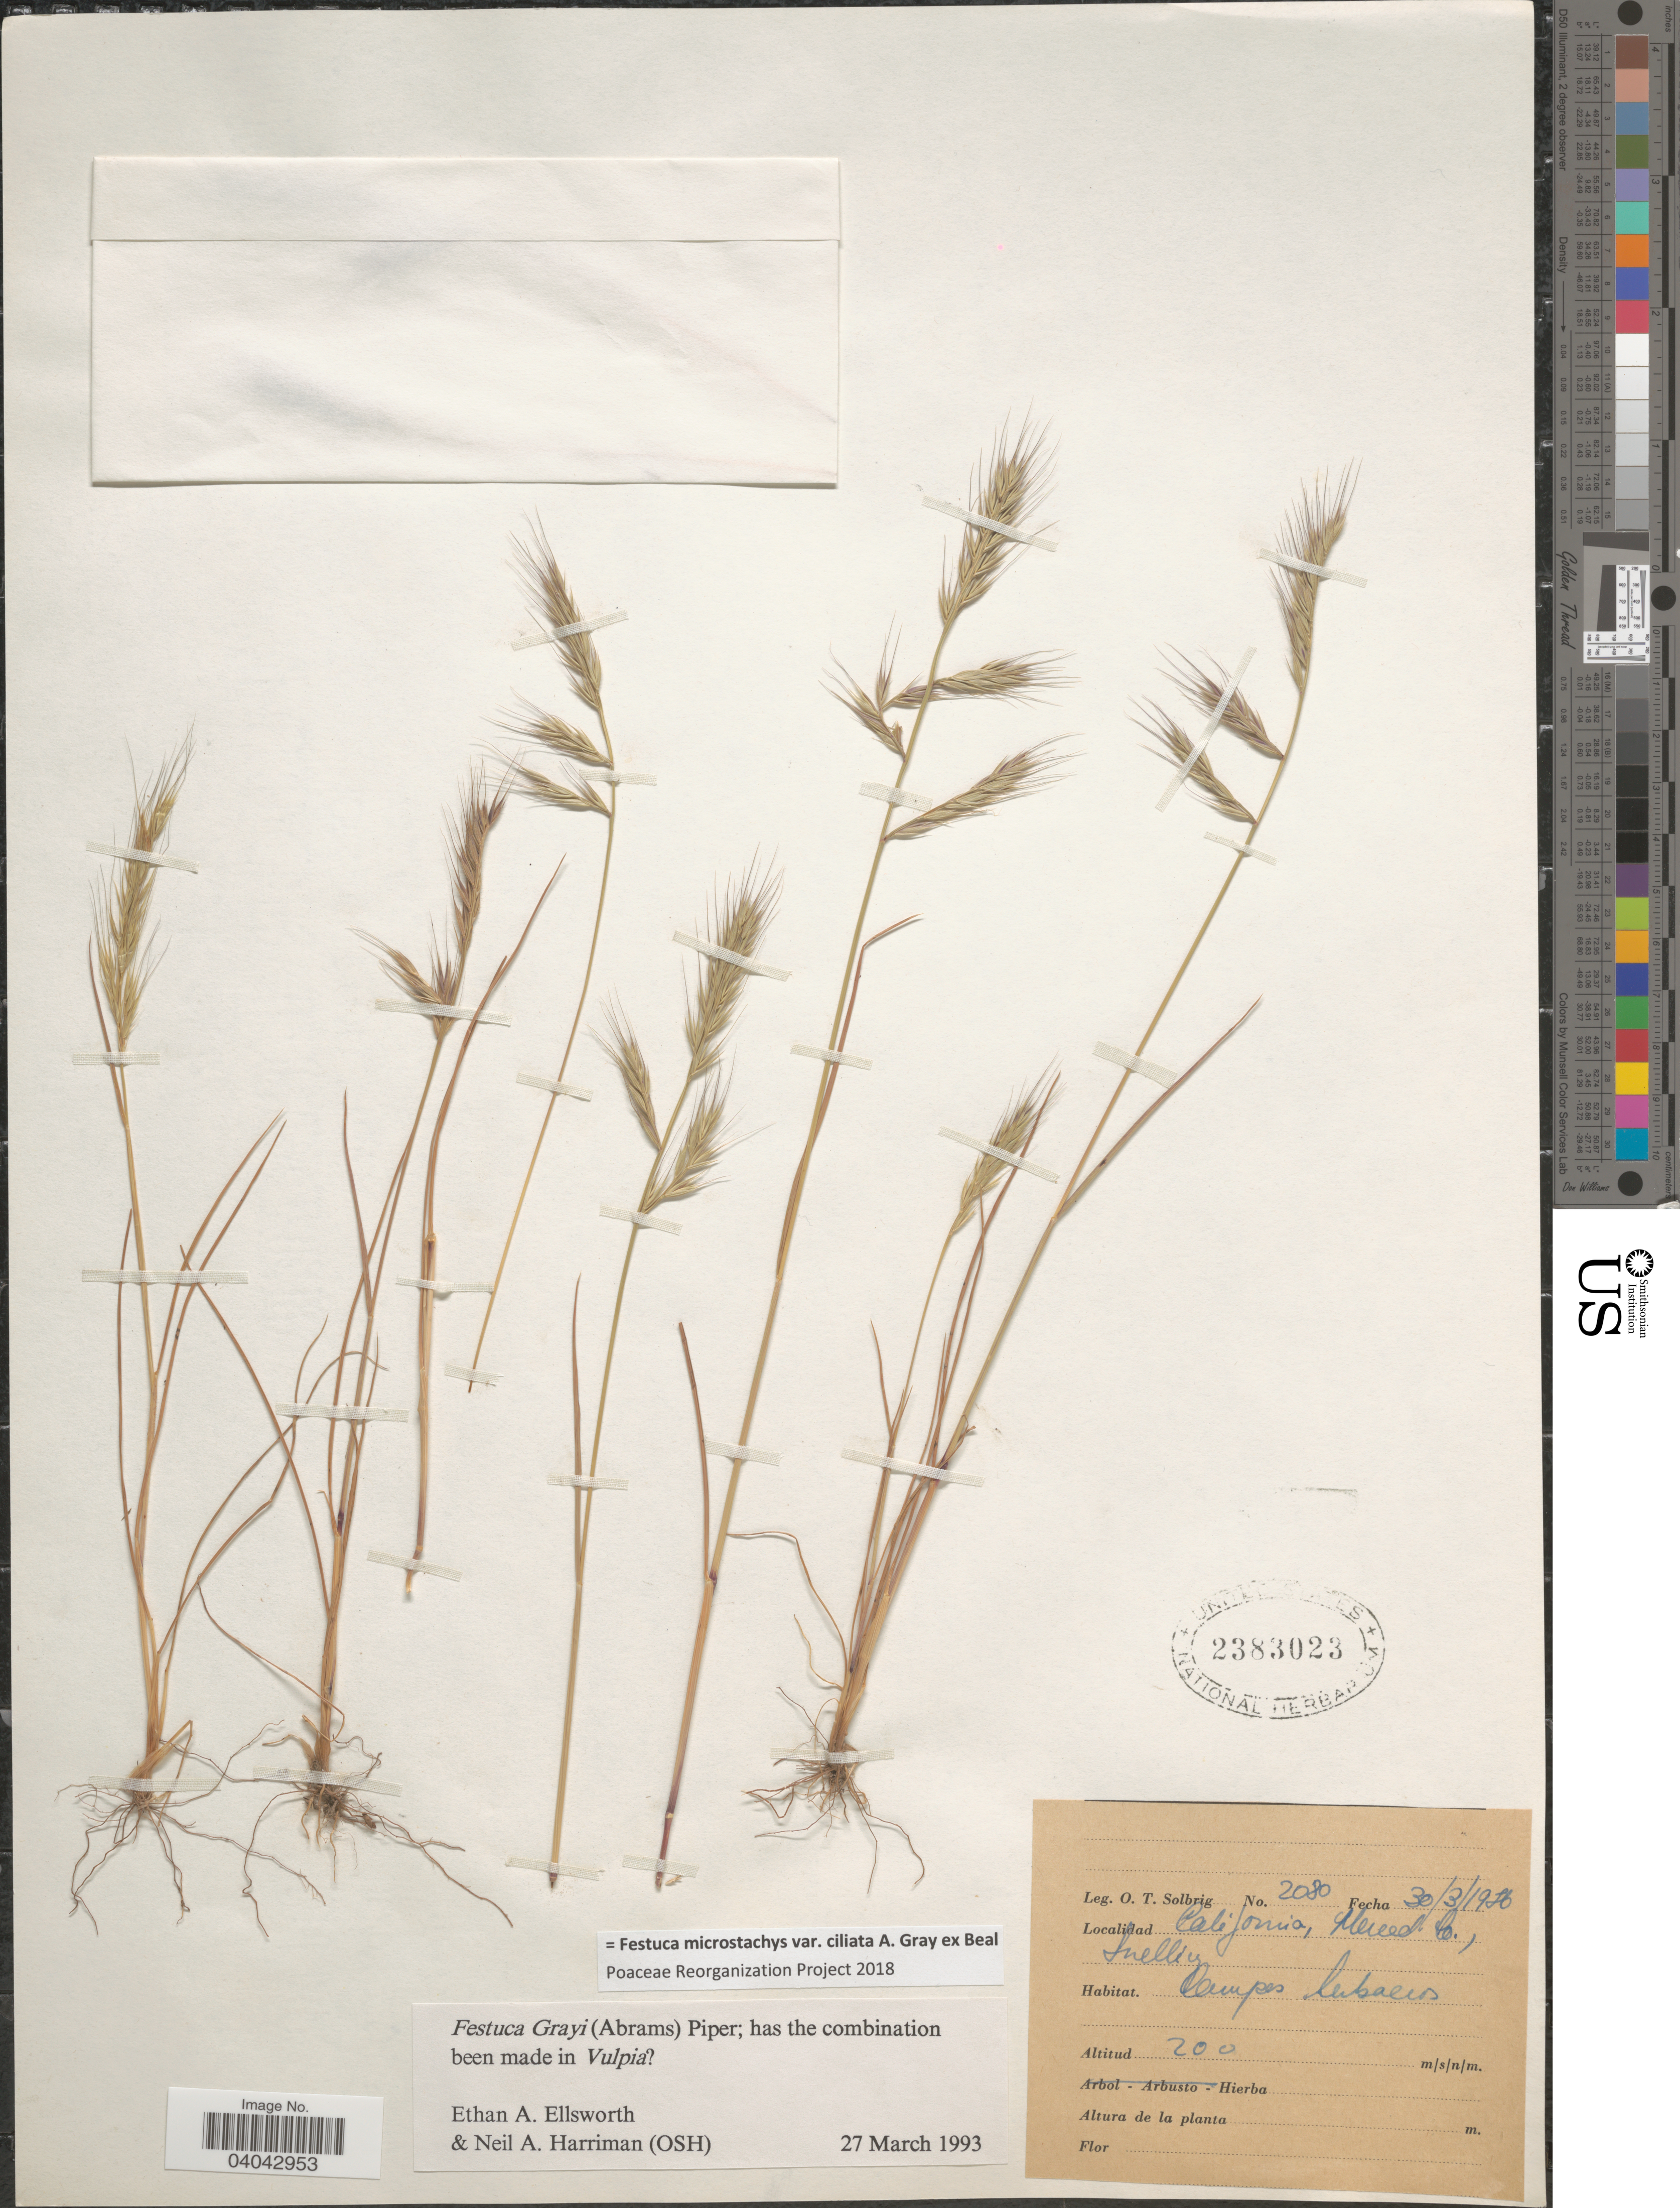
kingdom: Plantae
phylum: Tracheophyta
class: Liliopsida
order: Poales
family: Poaceae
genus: Festuca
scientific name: Festuca microstachys var. ciliata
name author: A. Gray ex W.J. Beal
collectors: O. T. Solbrig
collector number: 2080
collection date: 1926-03-30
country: United States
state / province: California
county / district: Merced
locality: Merced Co., Snelling.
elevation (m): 200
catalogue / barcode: US 2383023